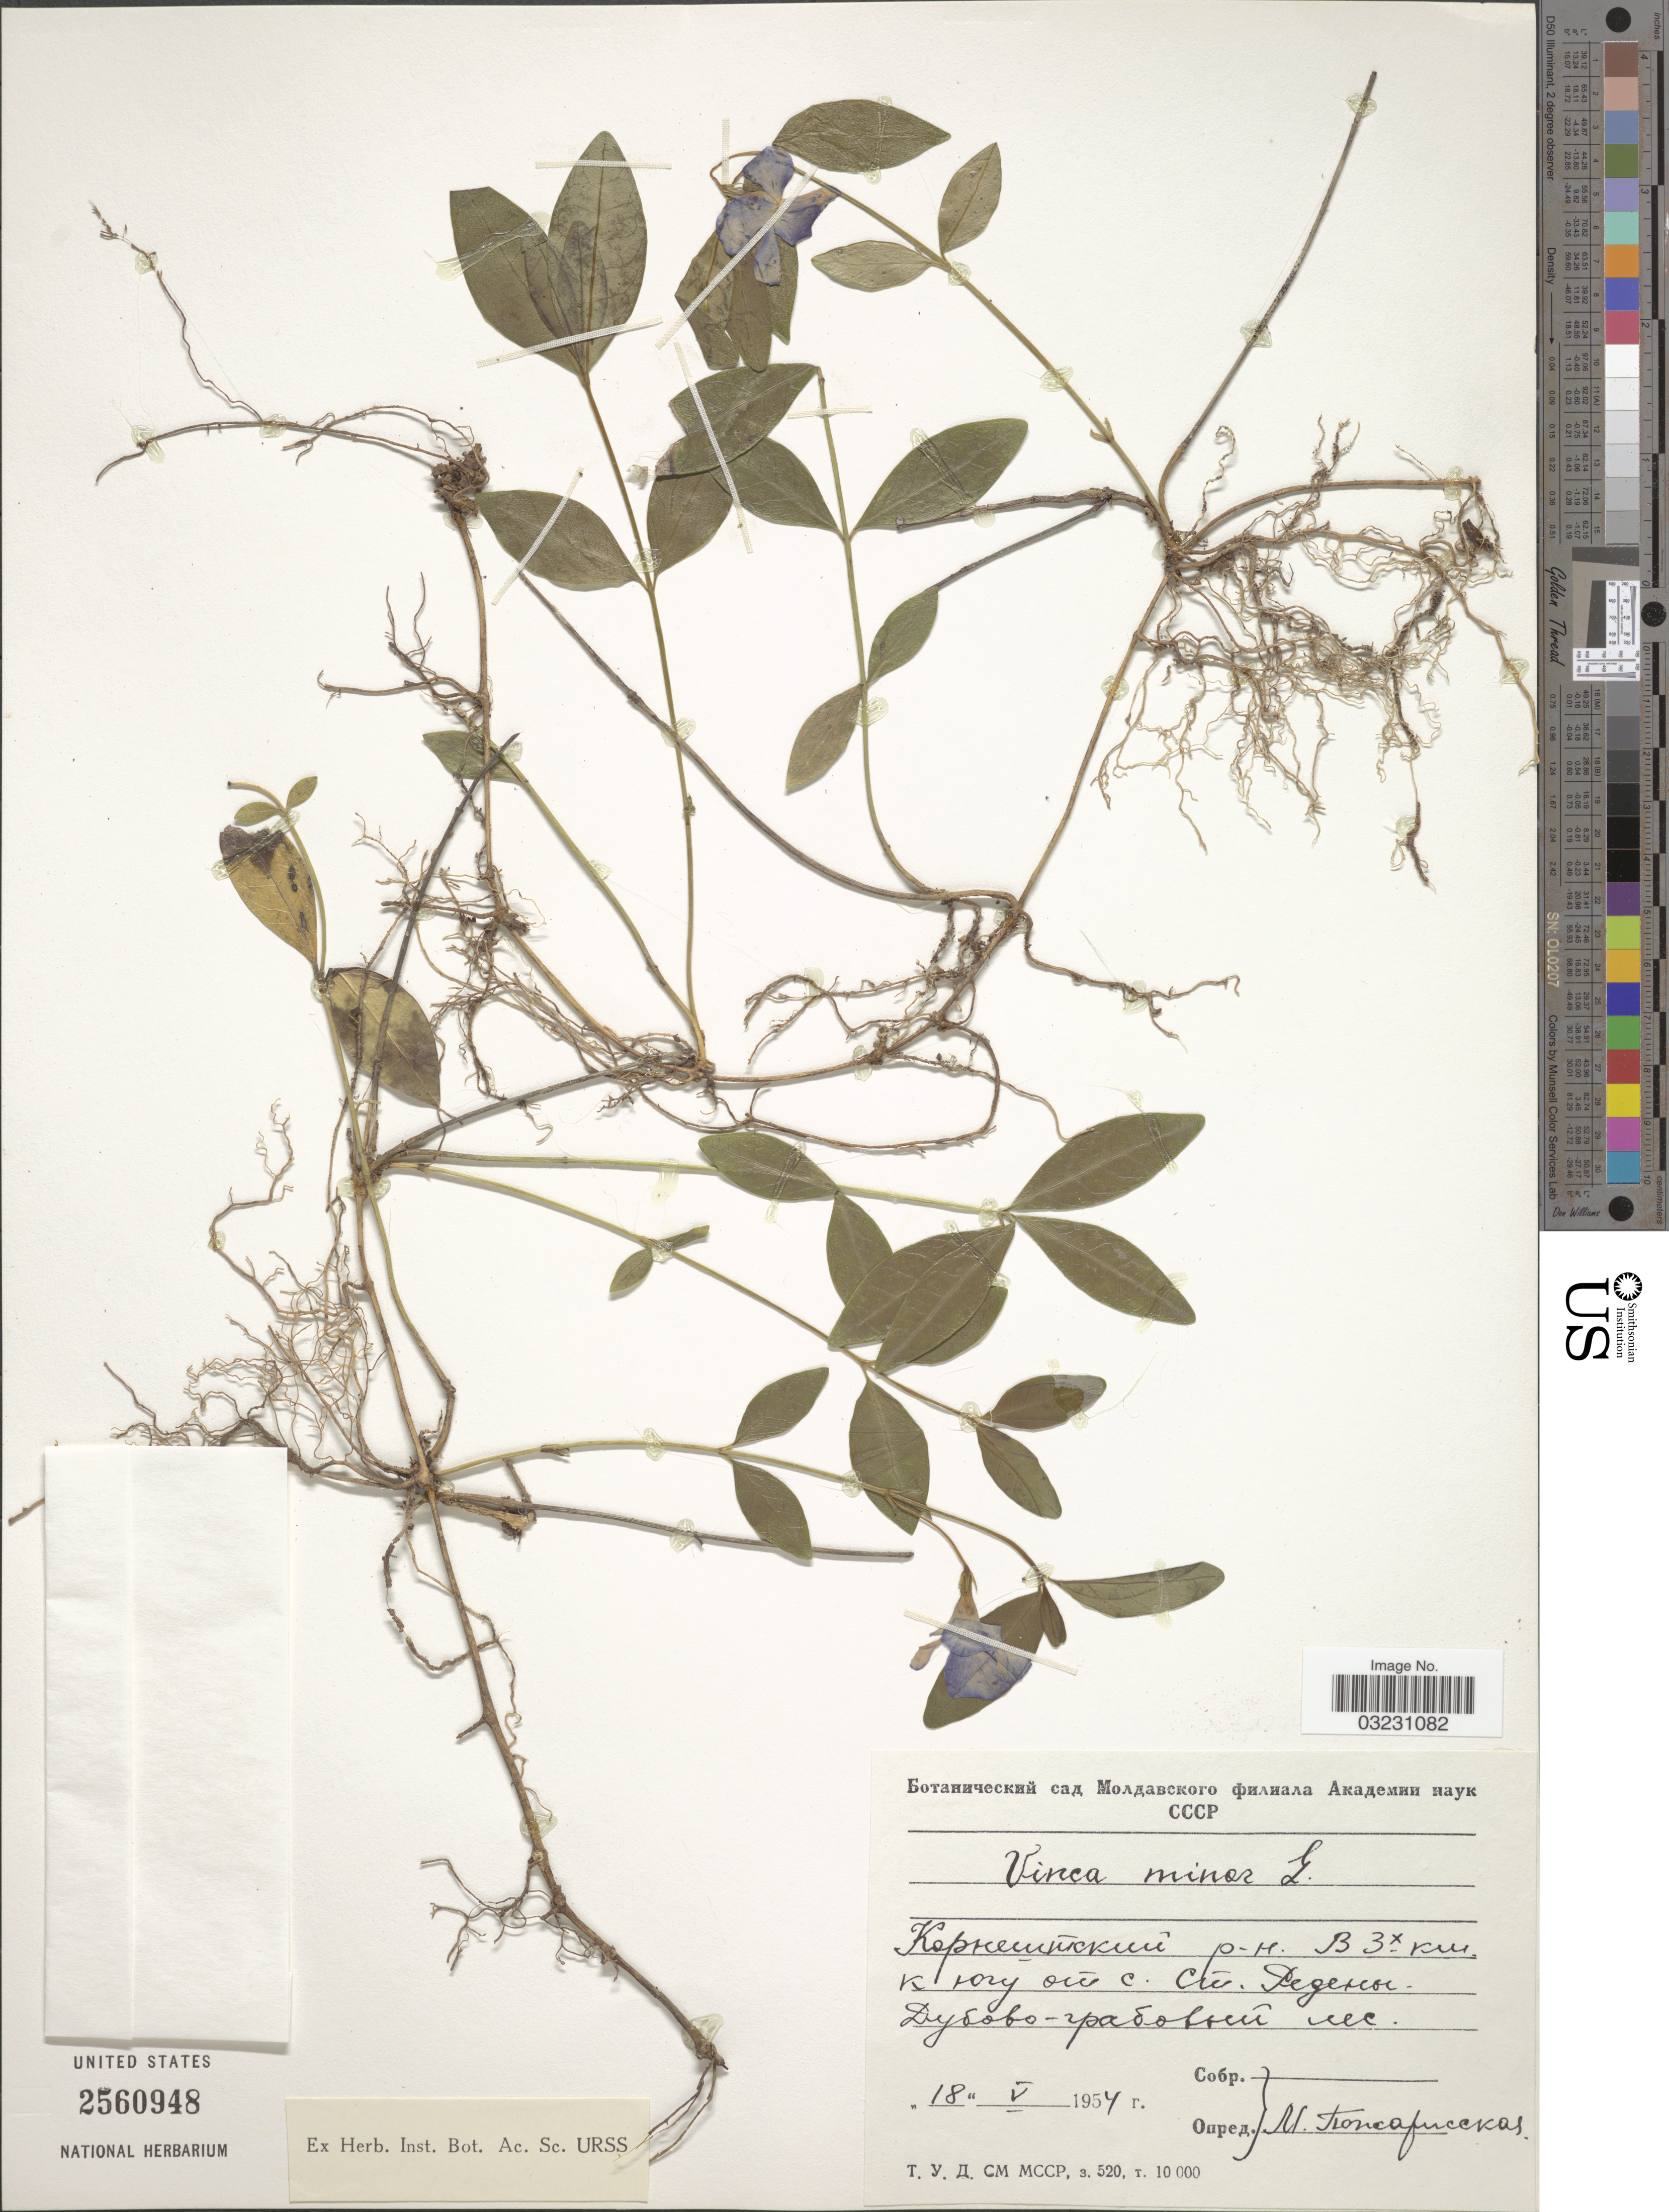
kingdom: Plantae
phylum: Tracheophyta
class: Magnoliopsida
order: Gentianales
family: Apocynaceae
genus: Vinca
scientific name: Vinca minor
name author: L.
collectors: M. Pozharskaya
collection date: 1954-05-18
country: Moldova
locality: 3 km S from Radeni.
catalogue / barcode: US 2560948